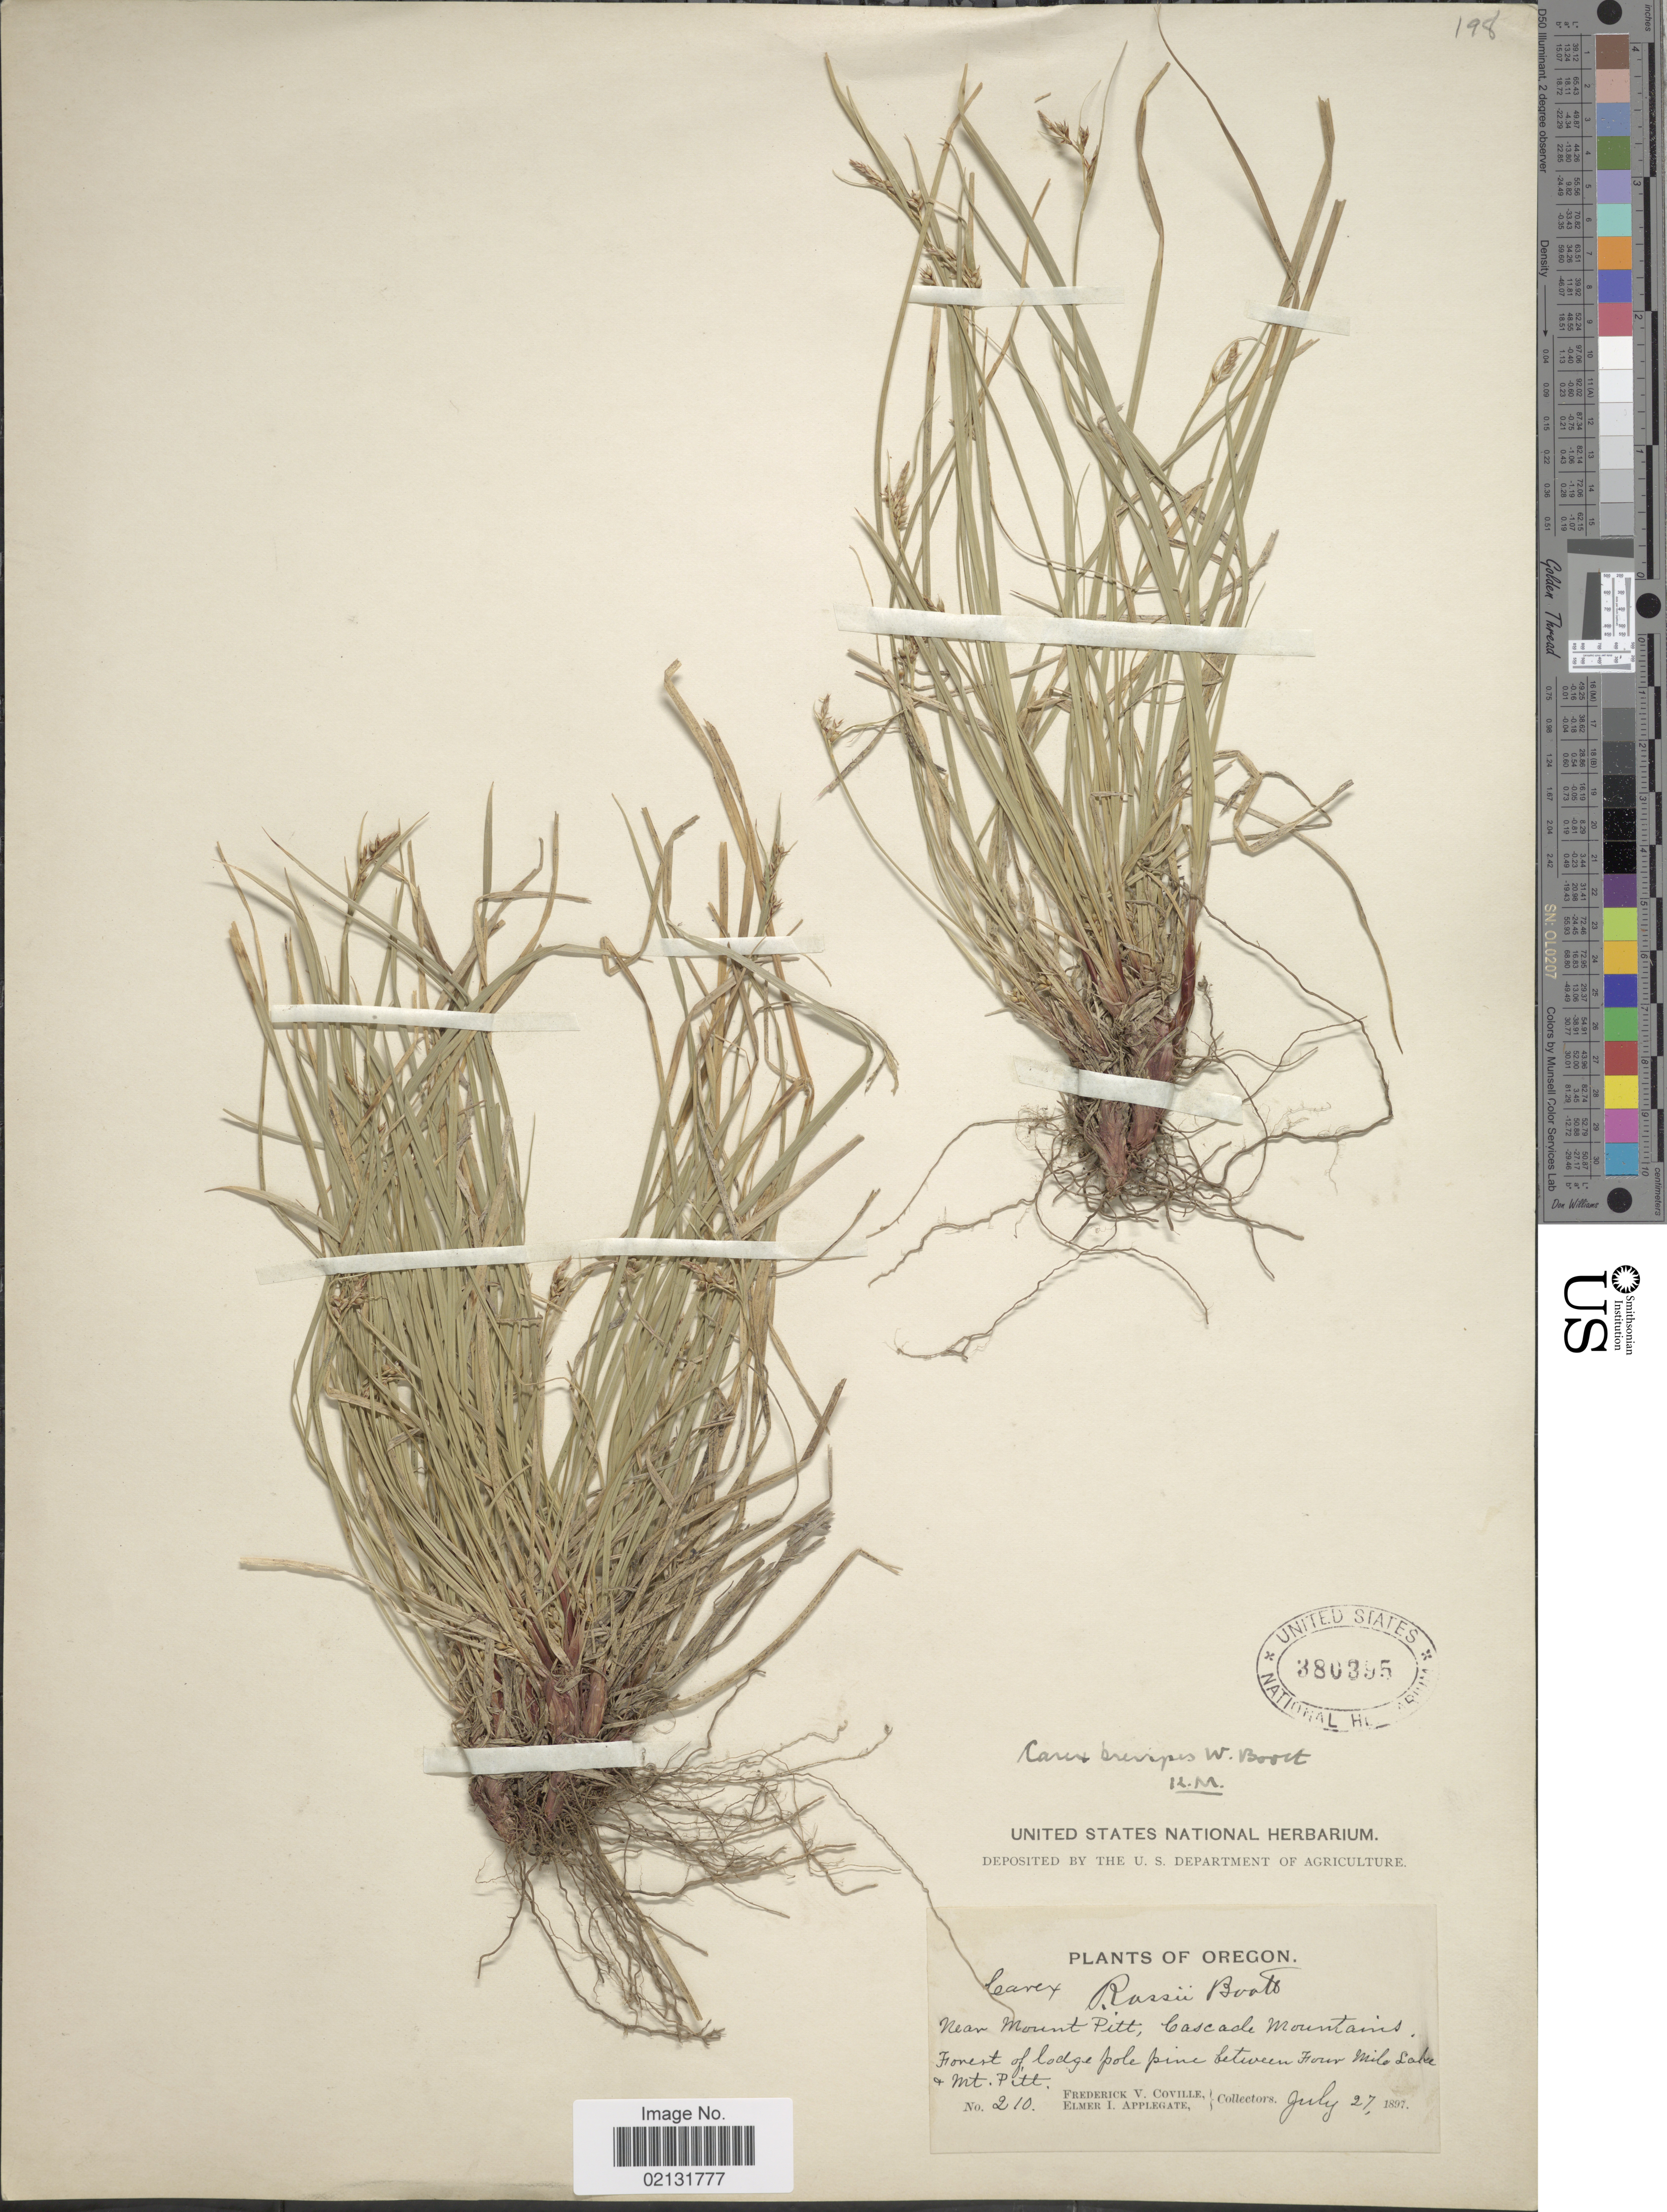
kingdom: Plantae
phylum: Tracheophyta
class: Liliopsida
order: Poales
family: Cyperaceae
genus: Carex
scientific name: Carex rossii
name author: Boott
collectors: F. V. Coville & E. I. Applegate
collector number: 210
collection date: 1897-07-27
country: United States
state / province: Oregon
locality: Near Mount Pitt, Cascade Mountains Forest of lodge pole pine between Four Mile Lake & Mt. Pitt.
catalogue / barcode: US 380395